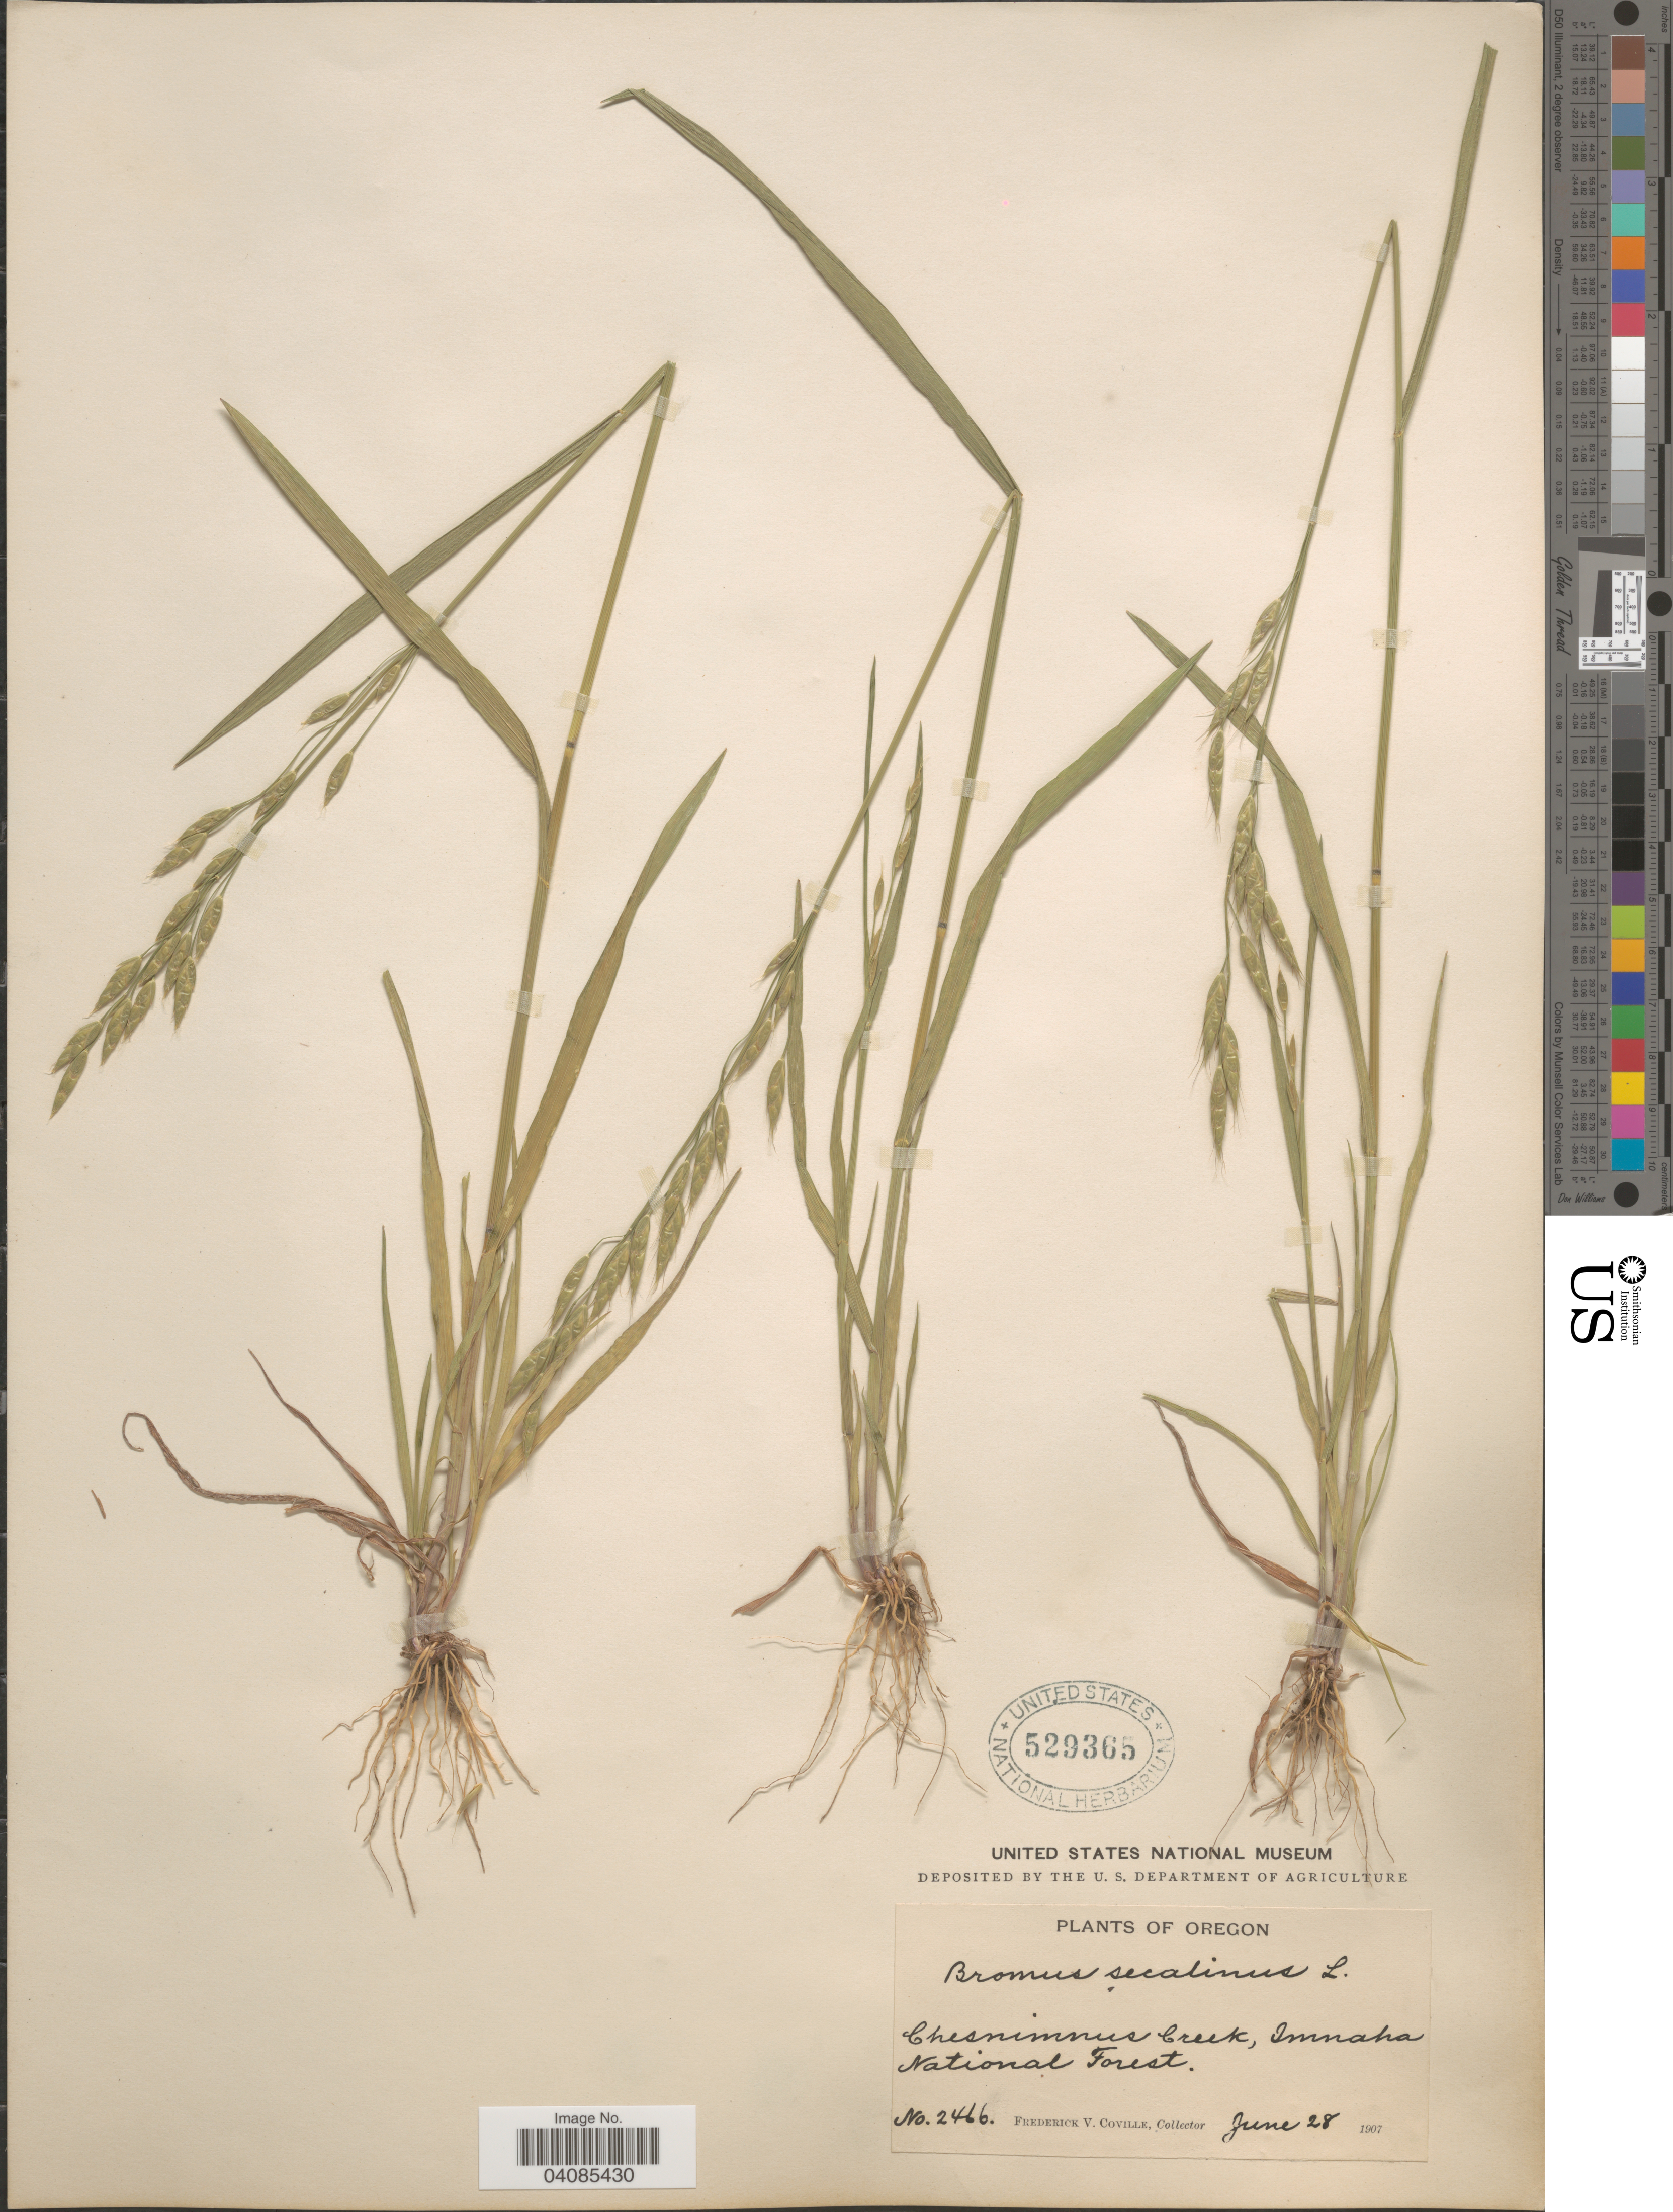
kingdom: Plantae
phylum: Tracheophyta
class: Liliopsida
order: Poales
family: Poaceae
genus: Bromus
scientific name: Bromus secalinus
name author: L.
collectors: F. V. Coville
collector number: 2466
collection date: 1907-06-28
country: United States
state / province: Oregon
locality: Chesnimnus Creek, Imnaha National Forest.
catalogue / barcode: US 529365